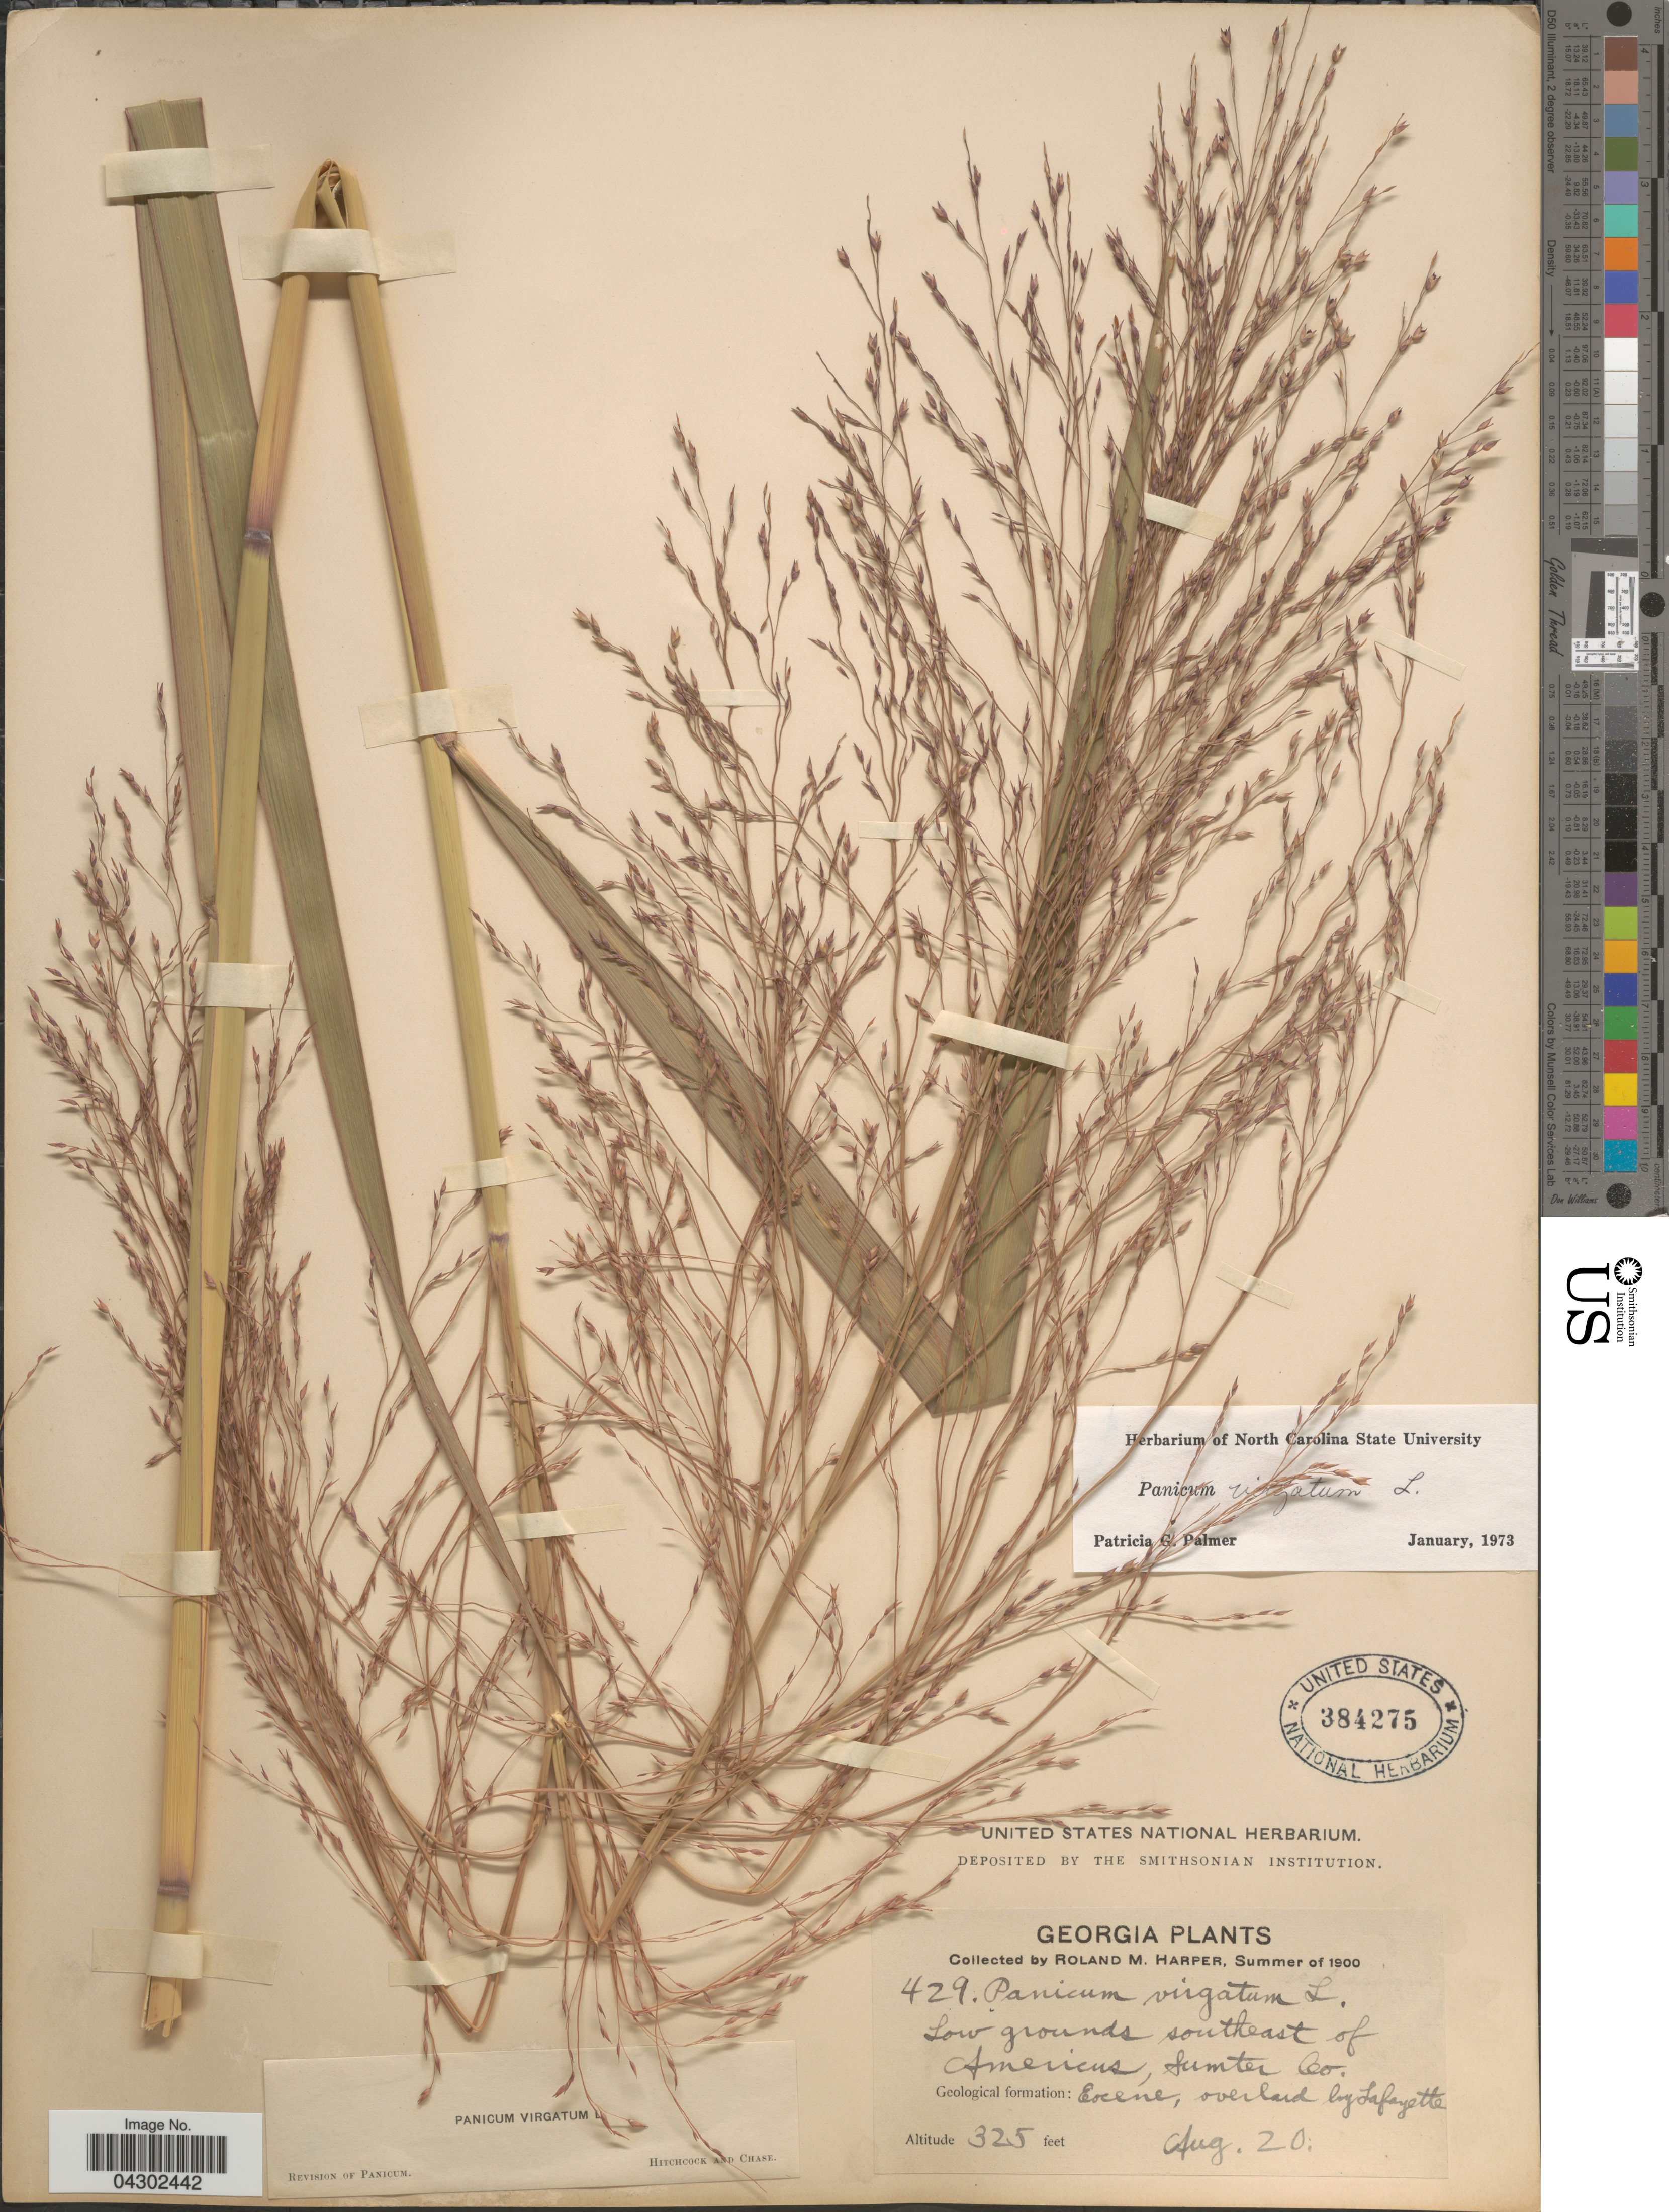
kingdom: Plantae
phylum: Tracheophyta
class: Liliopsida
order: Poales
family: Poaceae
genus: Panicum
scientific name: Panicum virgatum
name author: L.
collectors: R. M. Harper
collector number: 429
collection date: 1900-08-20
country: United States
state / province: Georgia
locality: Low grounds southeast of Americus, Sumter Co. Geological formation: Eocene, overlaid by Lafayette.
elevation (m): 99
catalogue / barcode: US 384275